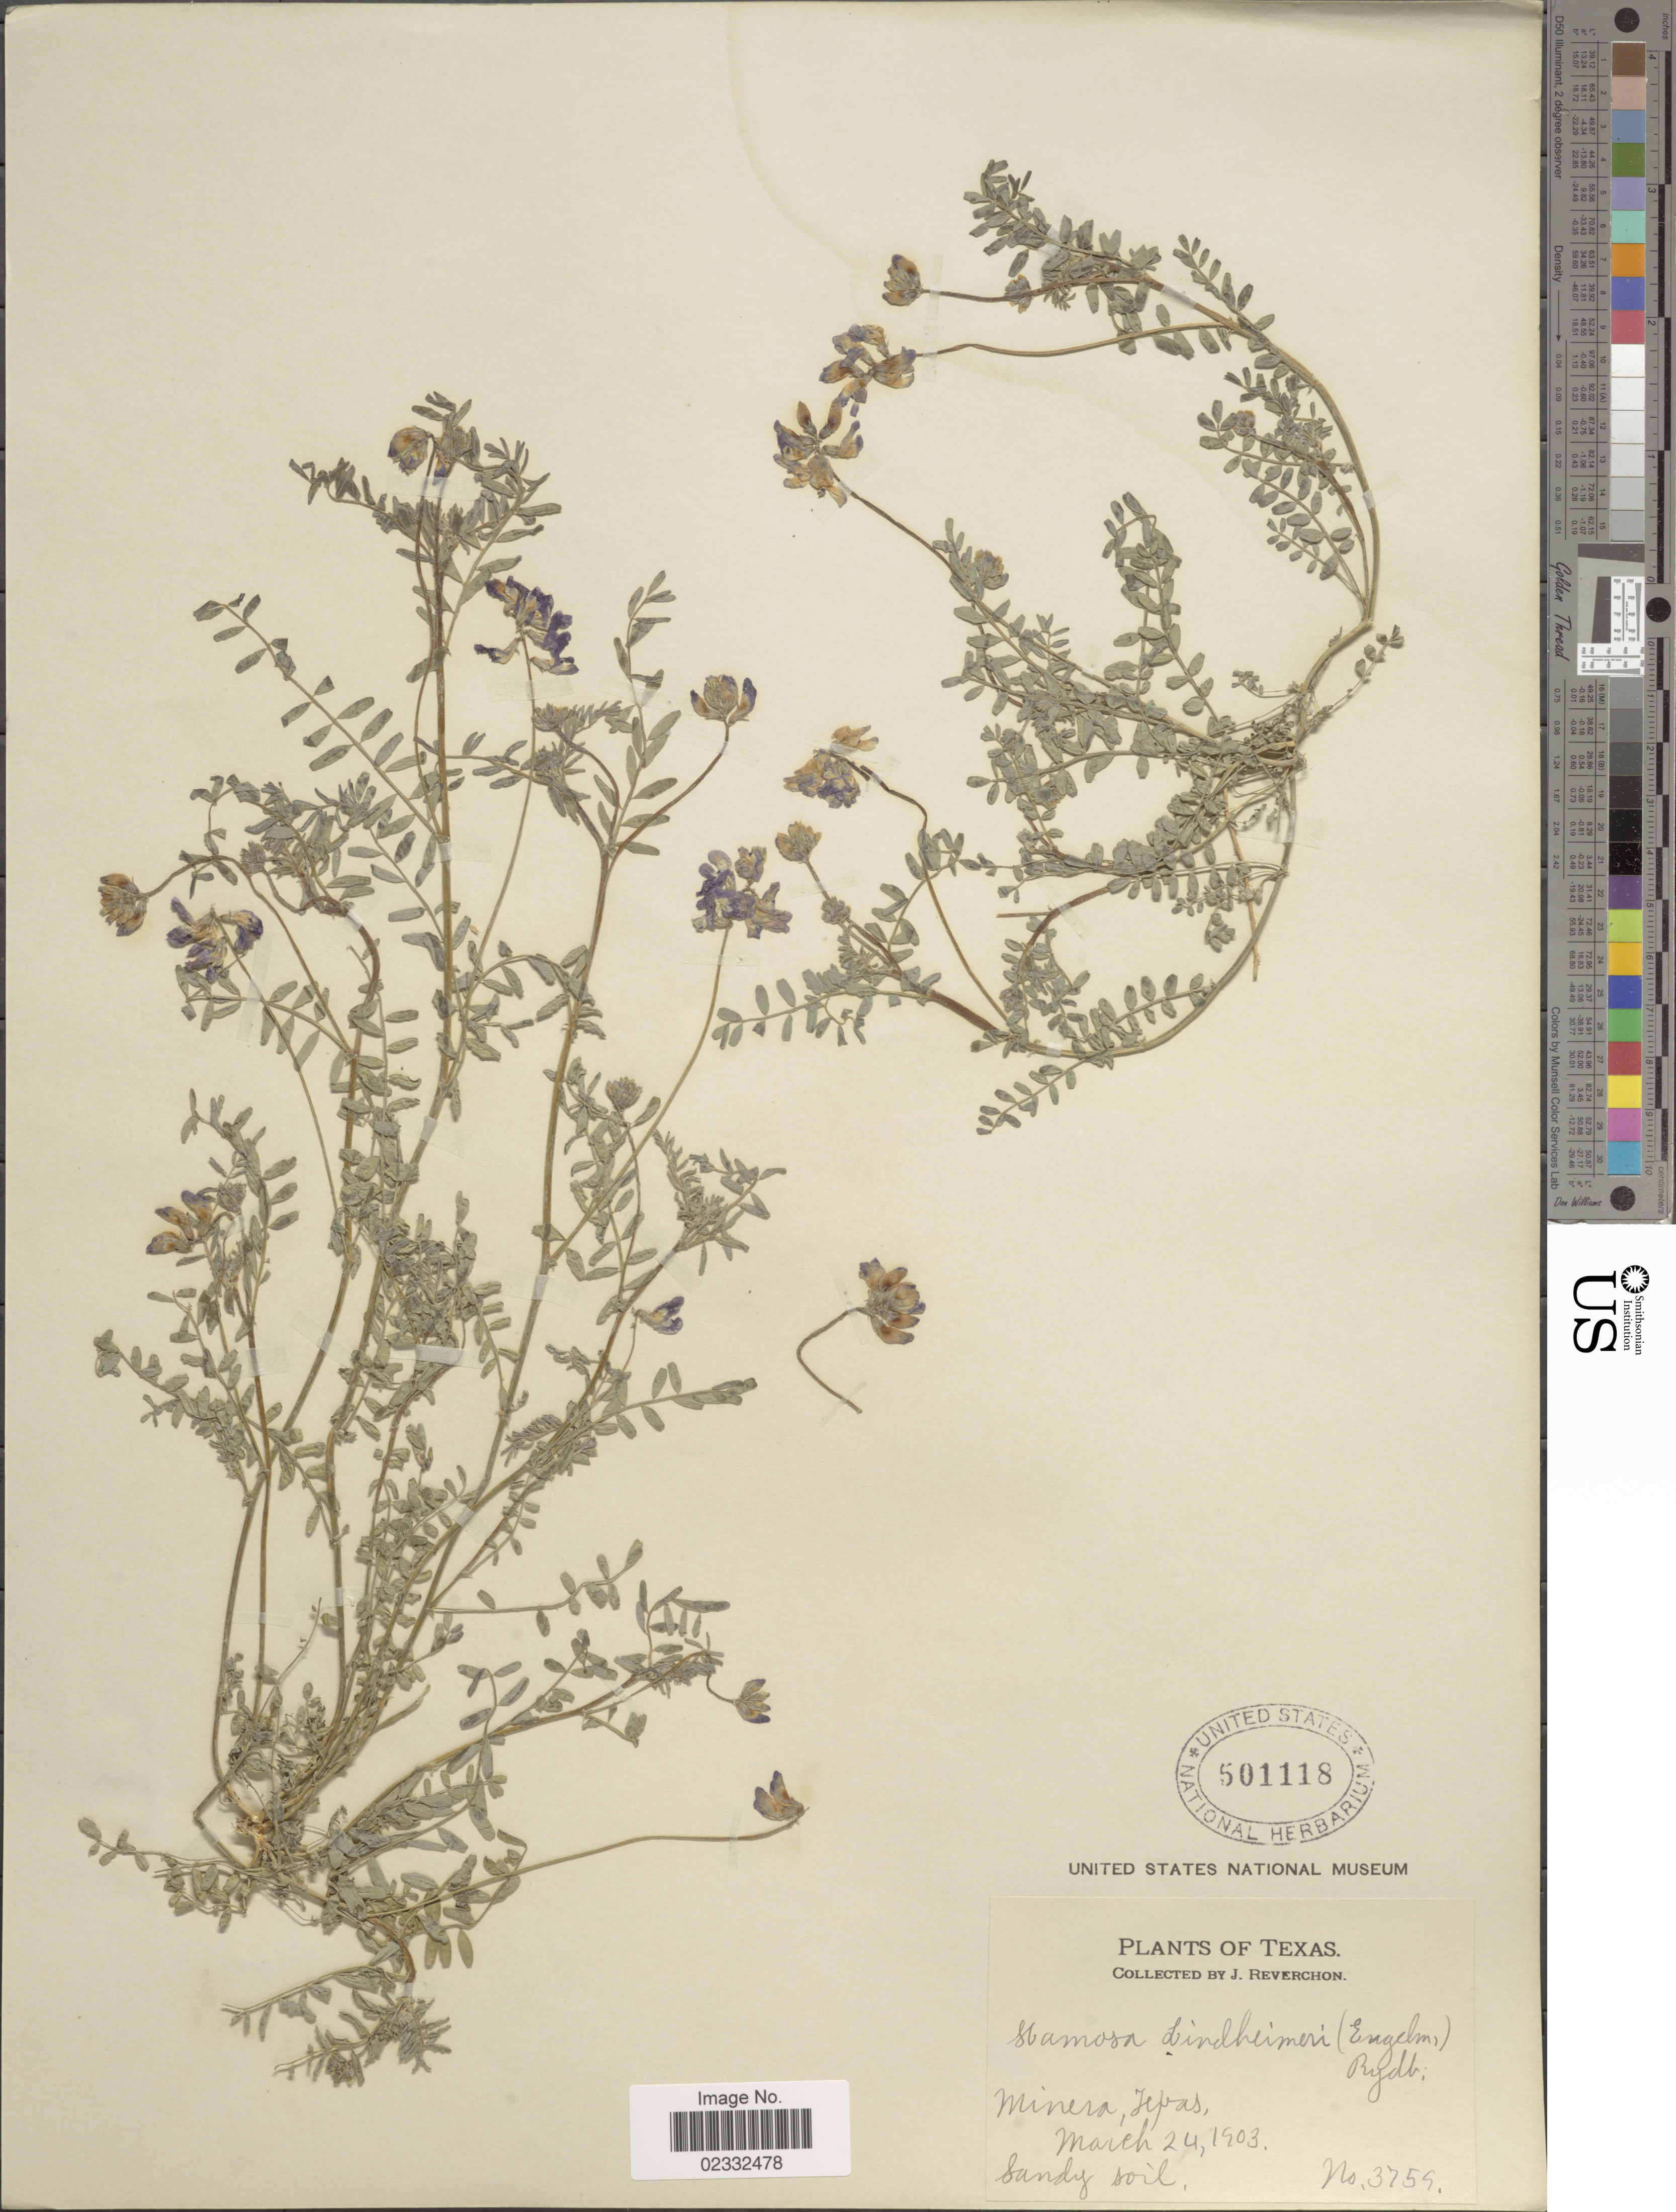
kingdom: Plantae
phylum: Tracheophyta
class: Magnoliopsida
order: Fabales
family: Fabaceae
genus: Astragalus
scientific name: Astragalus lindheimeri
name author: Engelm. ex A. Gray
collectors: J. Reverchon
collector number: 3755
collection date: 1903-03-24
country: United States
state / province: Texas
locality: Minera, Texas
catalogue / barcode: US 501118